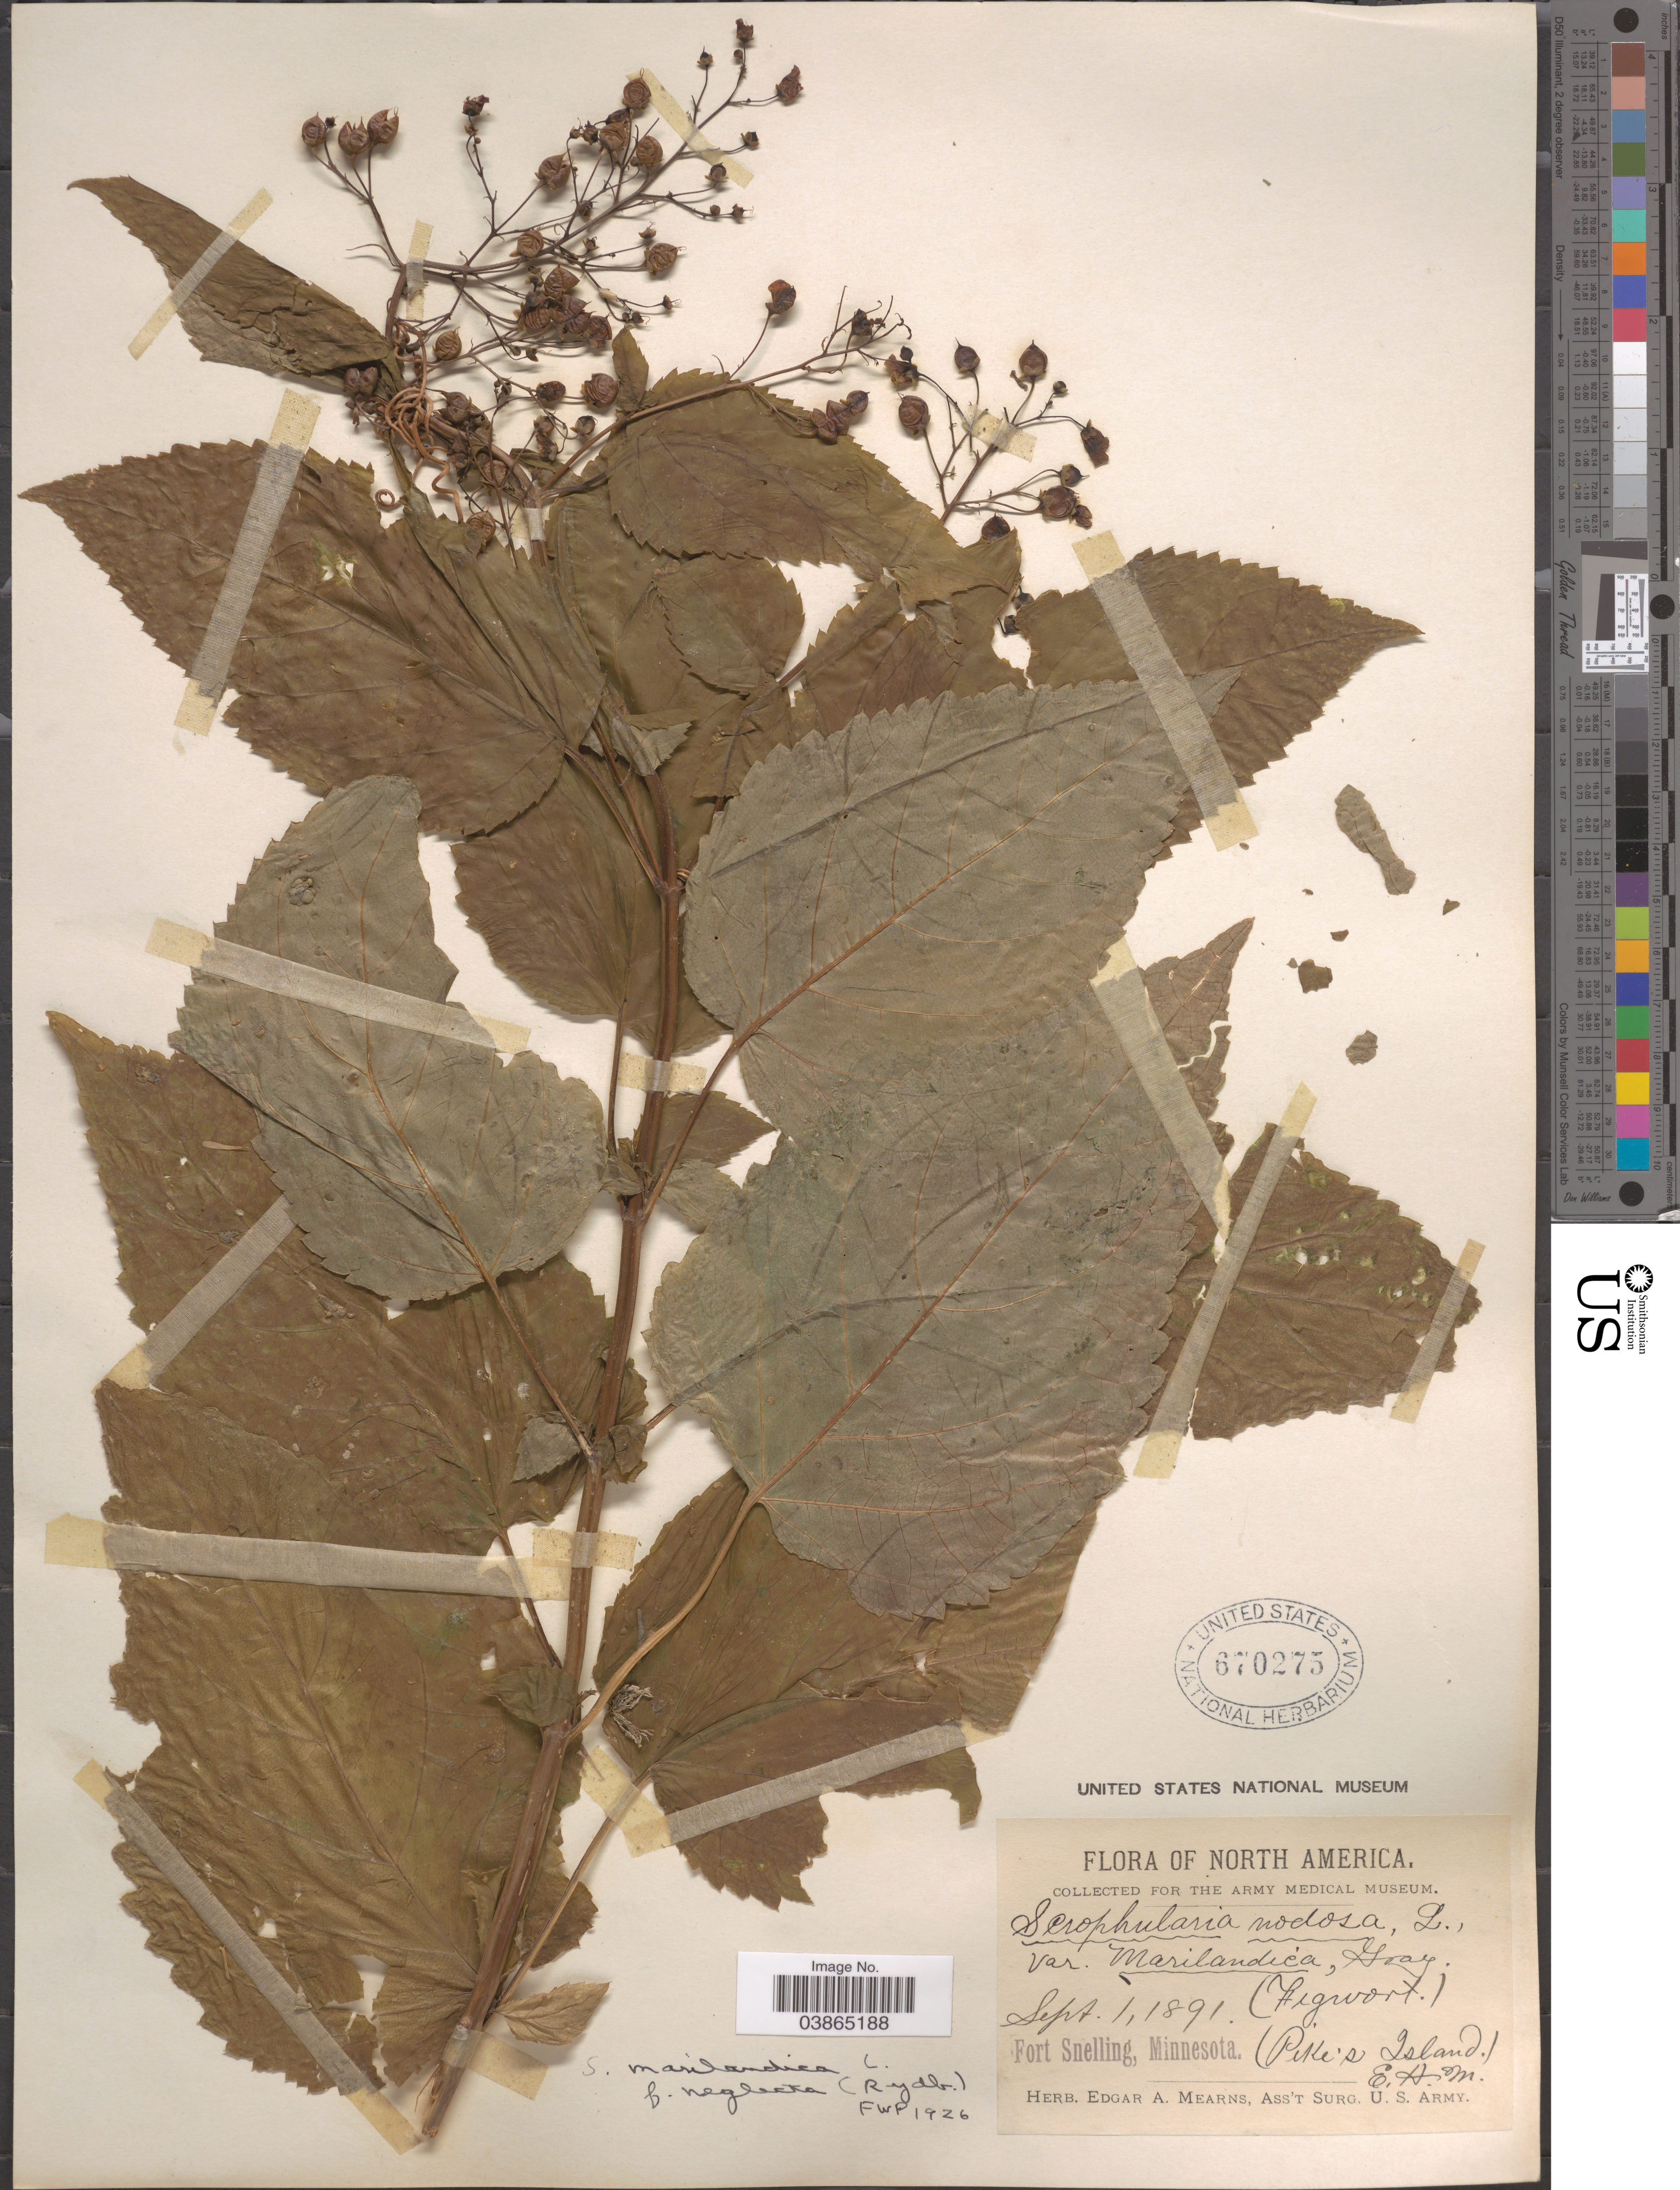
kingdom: Plantae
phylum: Tracheophyta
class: Magnoliopsida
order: Lamiales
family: Scrophulariaceae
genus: Scrophularia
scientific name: Scrophularia marylandica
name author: Georgi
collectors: E. A. Mearns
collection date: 1891-09-01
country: United States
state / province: Minnesota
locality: Fort Snelling. (Pike's Island.).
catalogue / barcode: US 670275